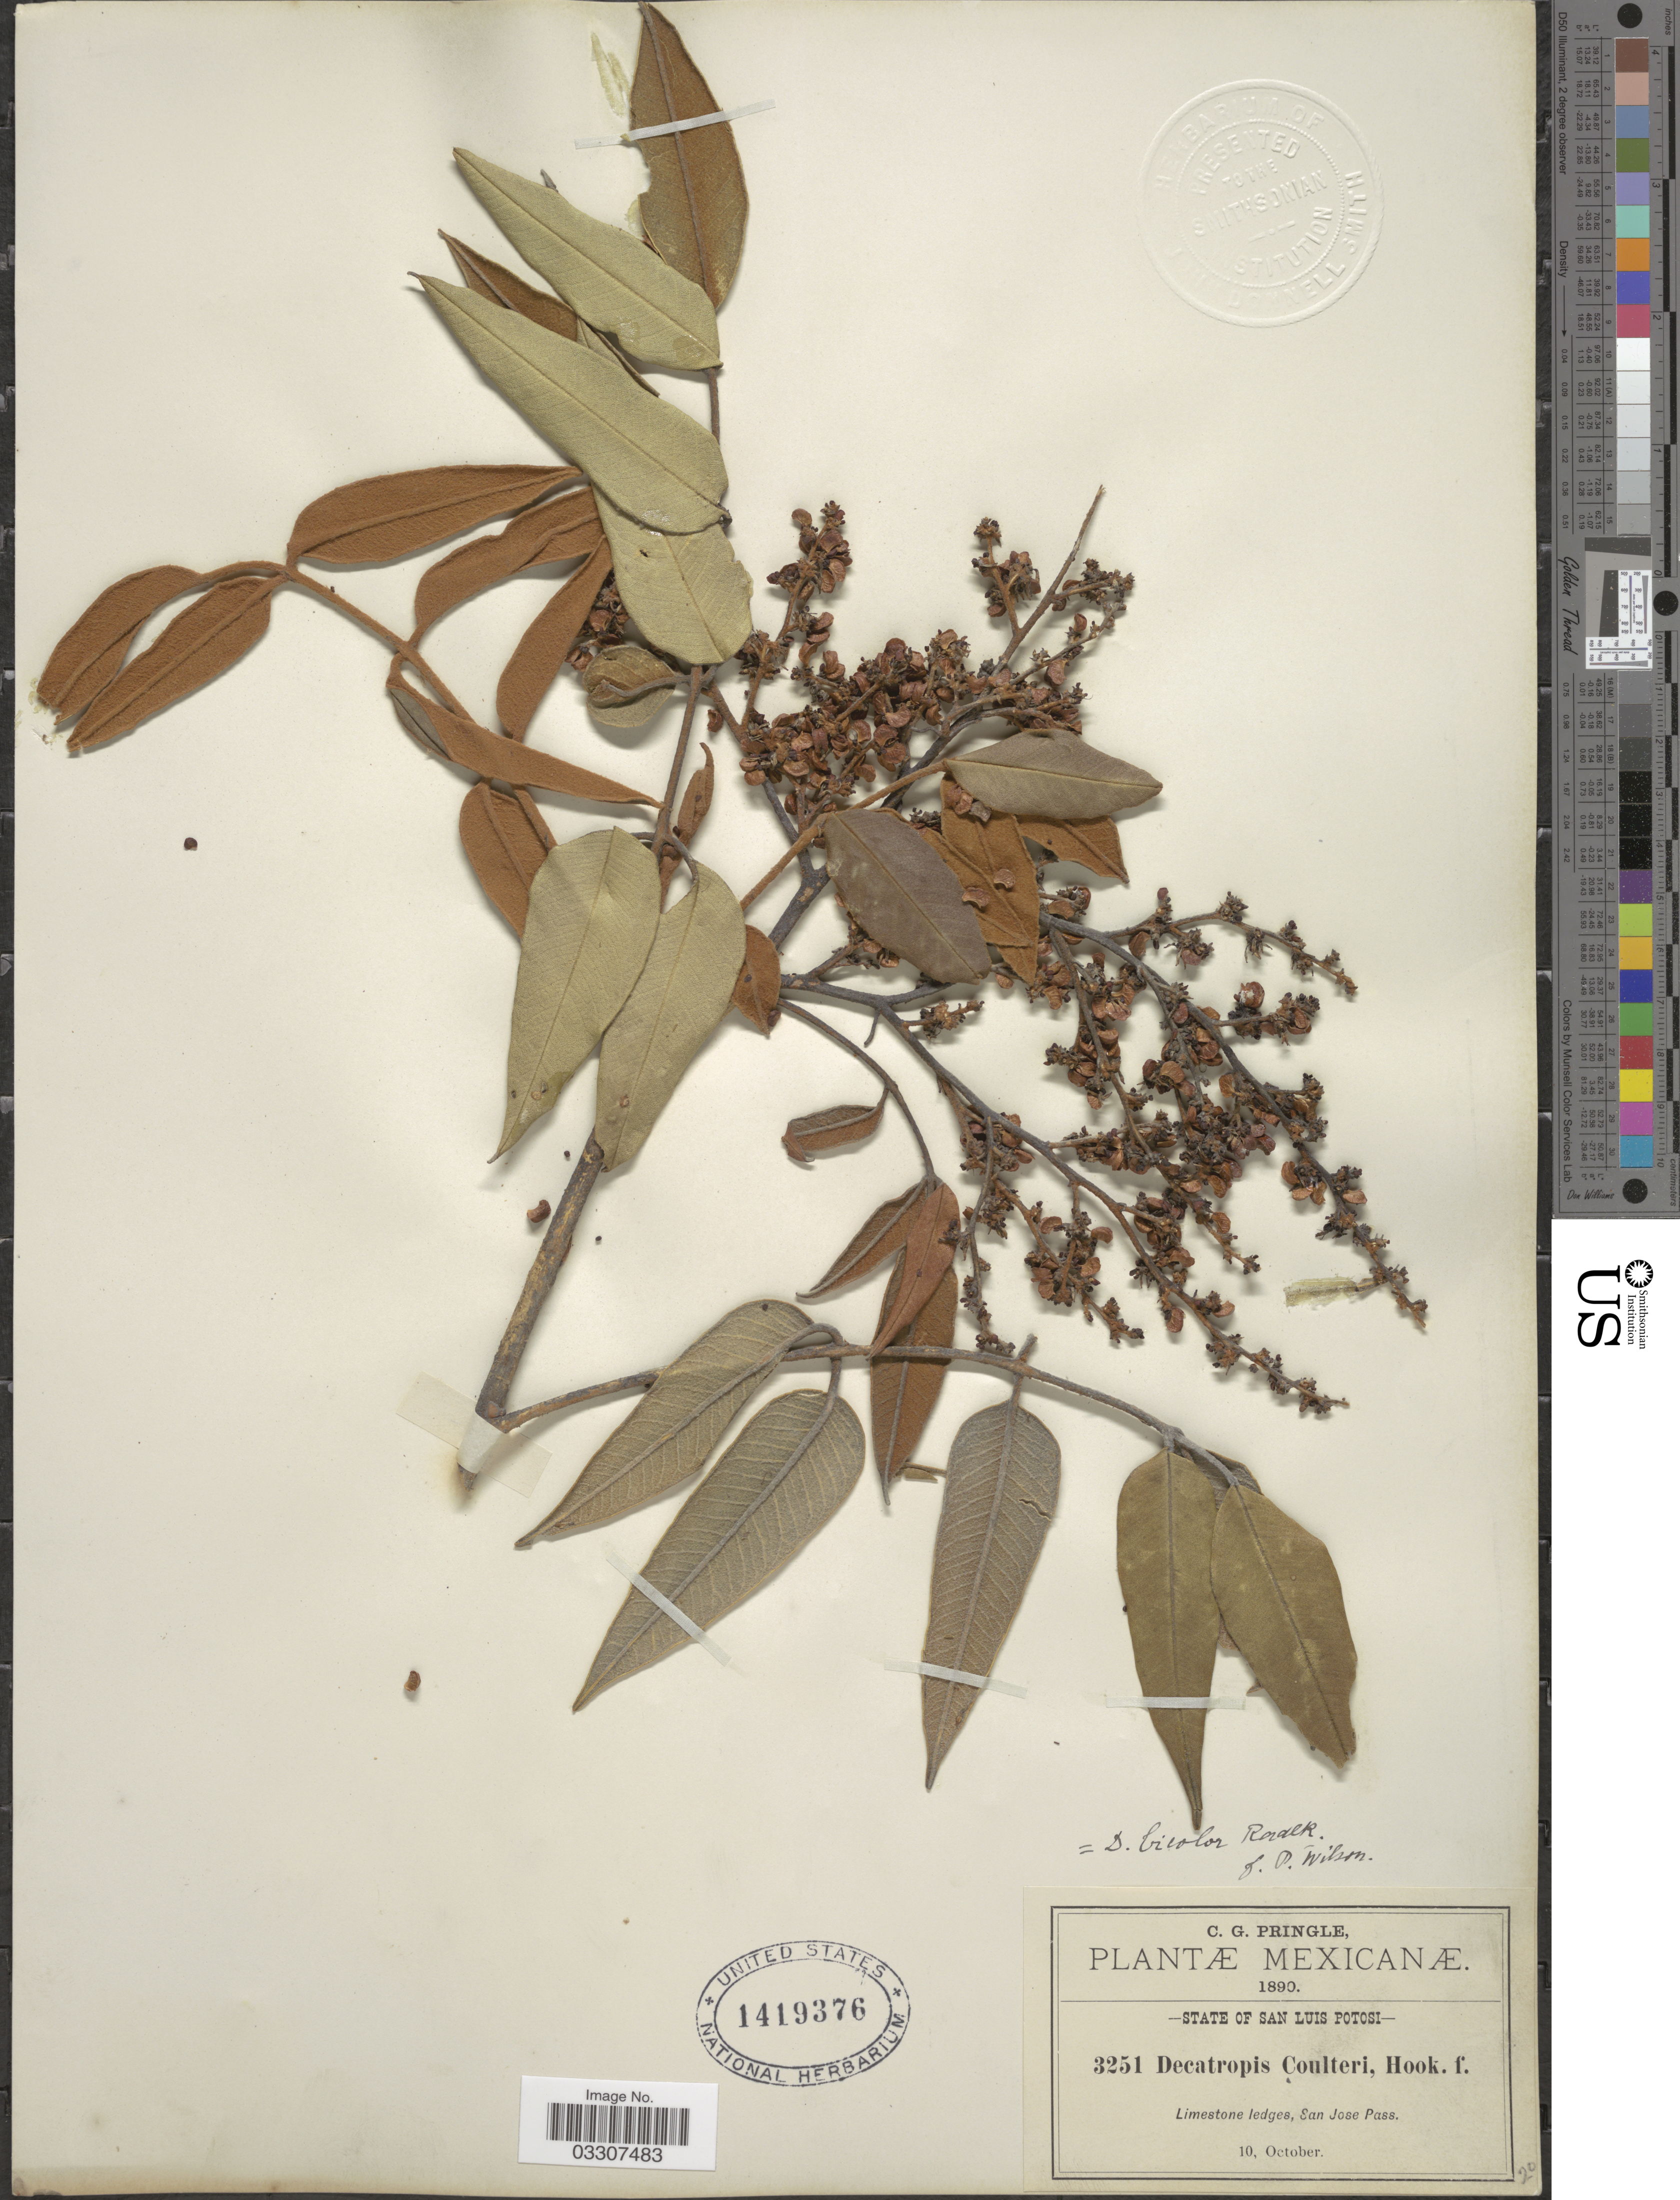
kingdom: Plantae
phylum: Tracheophyta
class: Magnoliopsida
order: Sapindales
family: Rutaceae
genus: Decatropis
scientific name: Decatropis bicolor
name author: (Zucc.) Radlk.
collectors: C. G. Pringle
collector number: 3251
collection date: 1890-10-10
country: Mexico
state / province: San Luis Potosí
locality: San Jose Pass.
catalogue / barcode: US 1419376